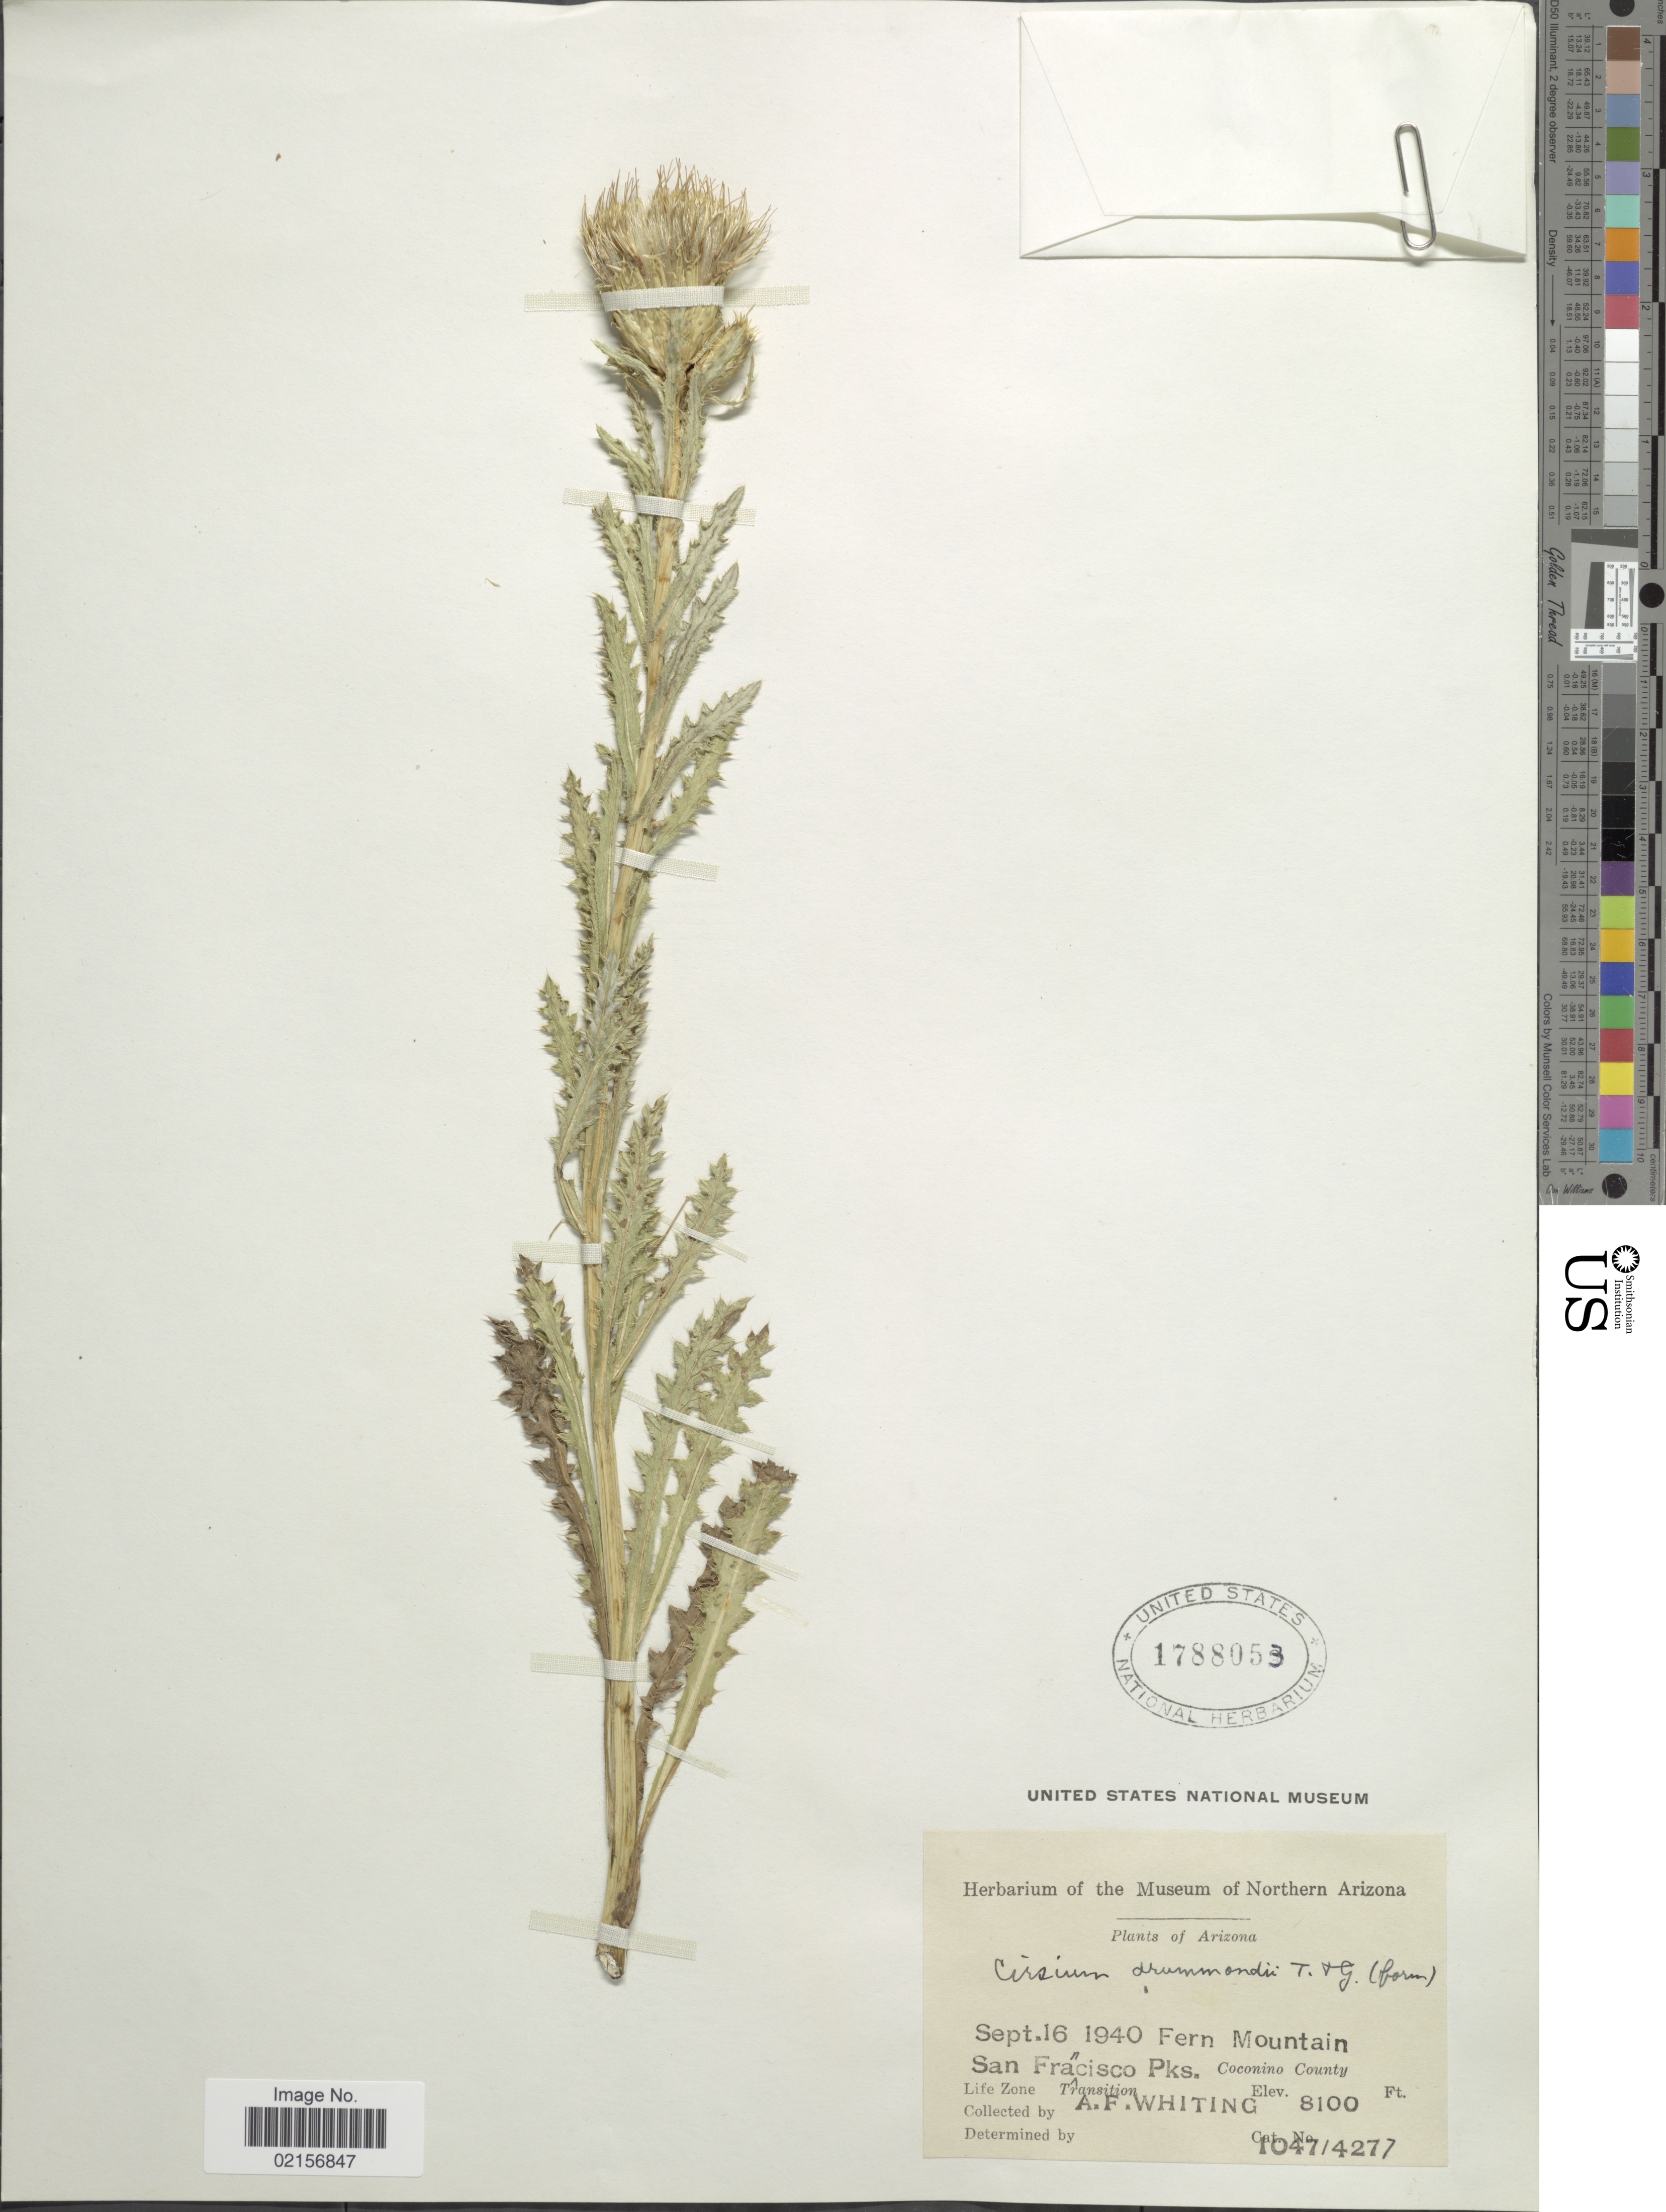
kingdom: Plantae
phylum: Tracheophyta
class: Magnoliopsida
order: Asterales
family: Asteraceae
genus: Cirsium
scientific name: Cirsium drummondii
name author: Torr. & A. Gray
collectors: A. F. Whiting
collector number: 1047/4277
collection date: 1940-09-16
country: United States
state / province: Arizona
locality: Fern Mountain, San Francisco Pks, Coconino County, Life Zone Transition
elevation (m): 2469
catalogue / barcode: US 1788053